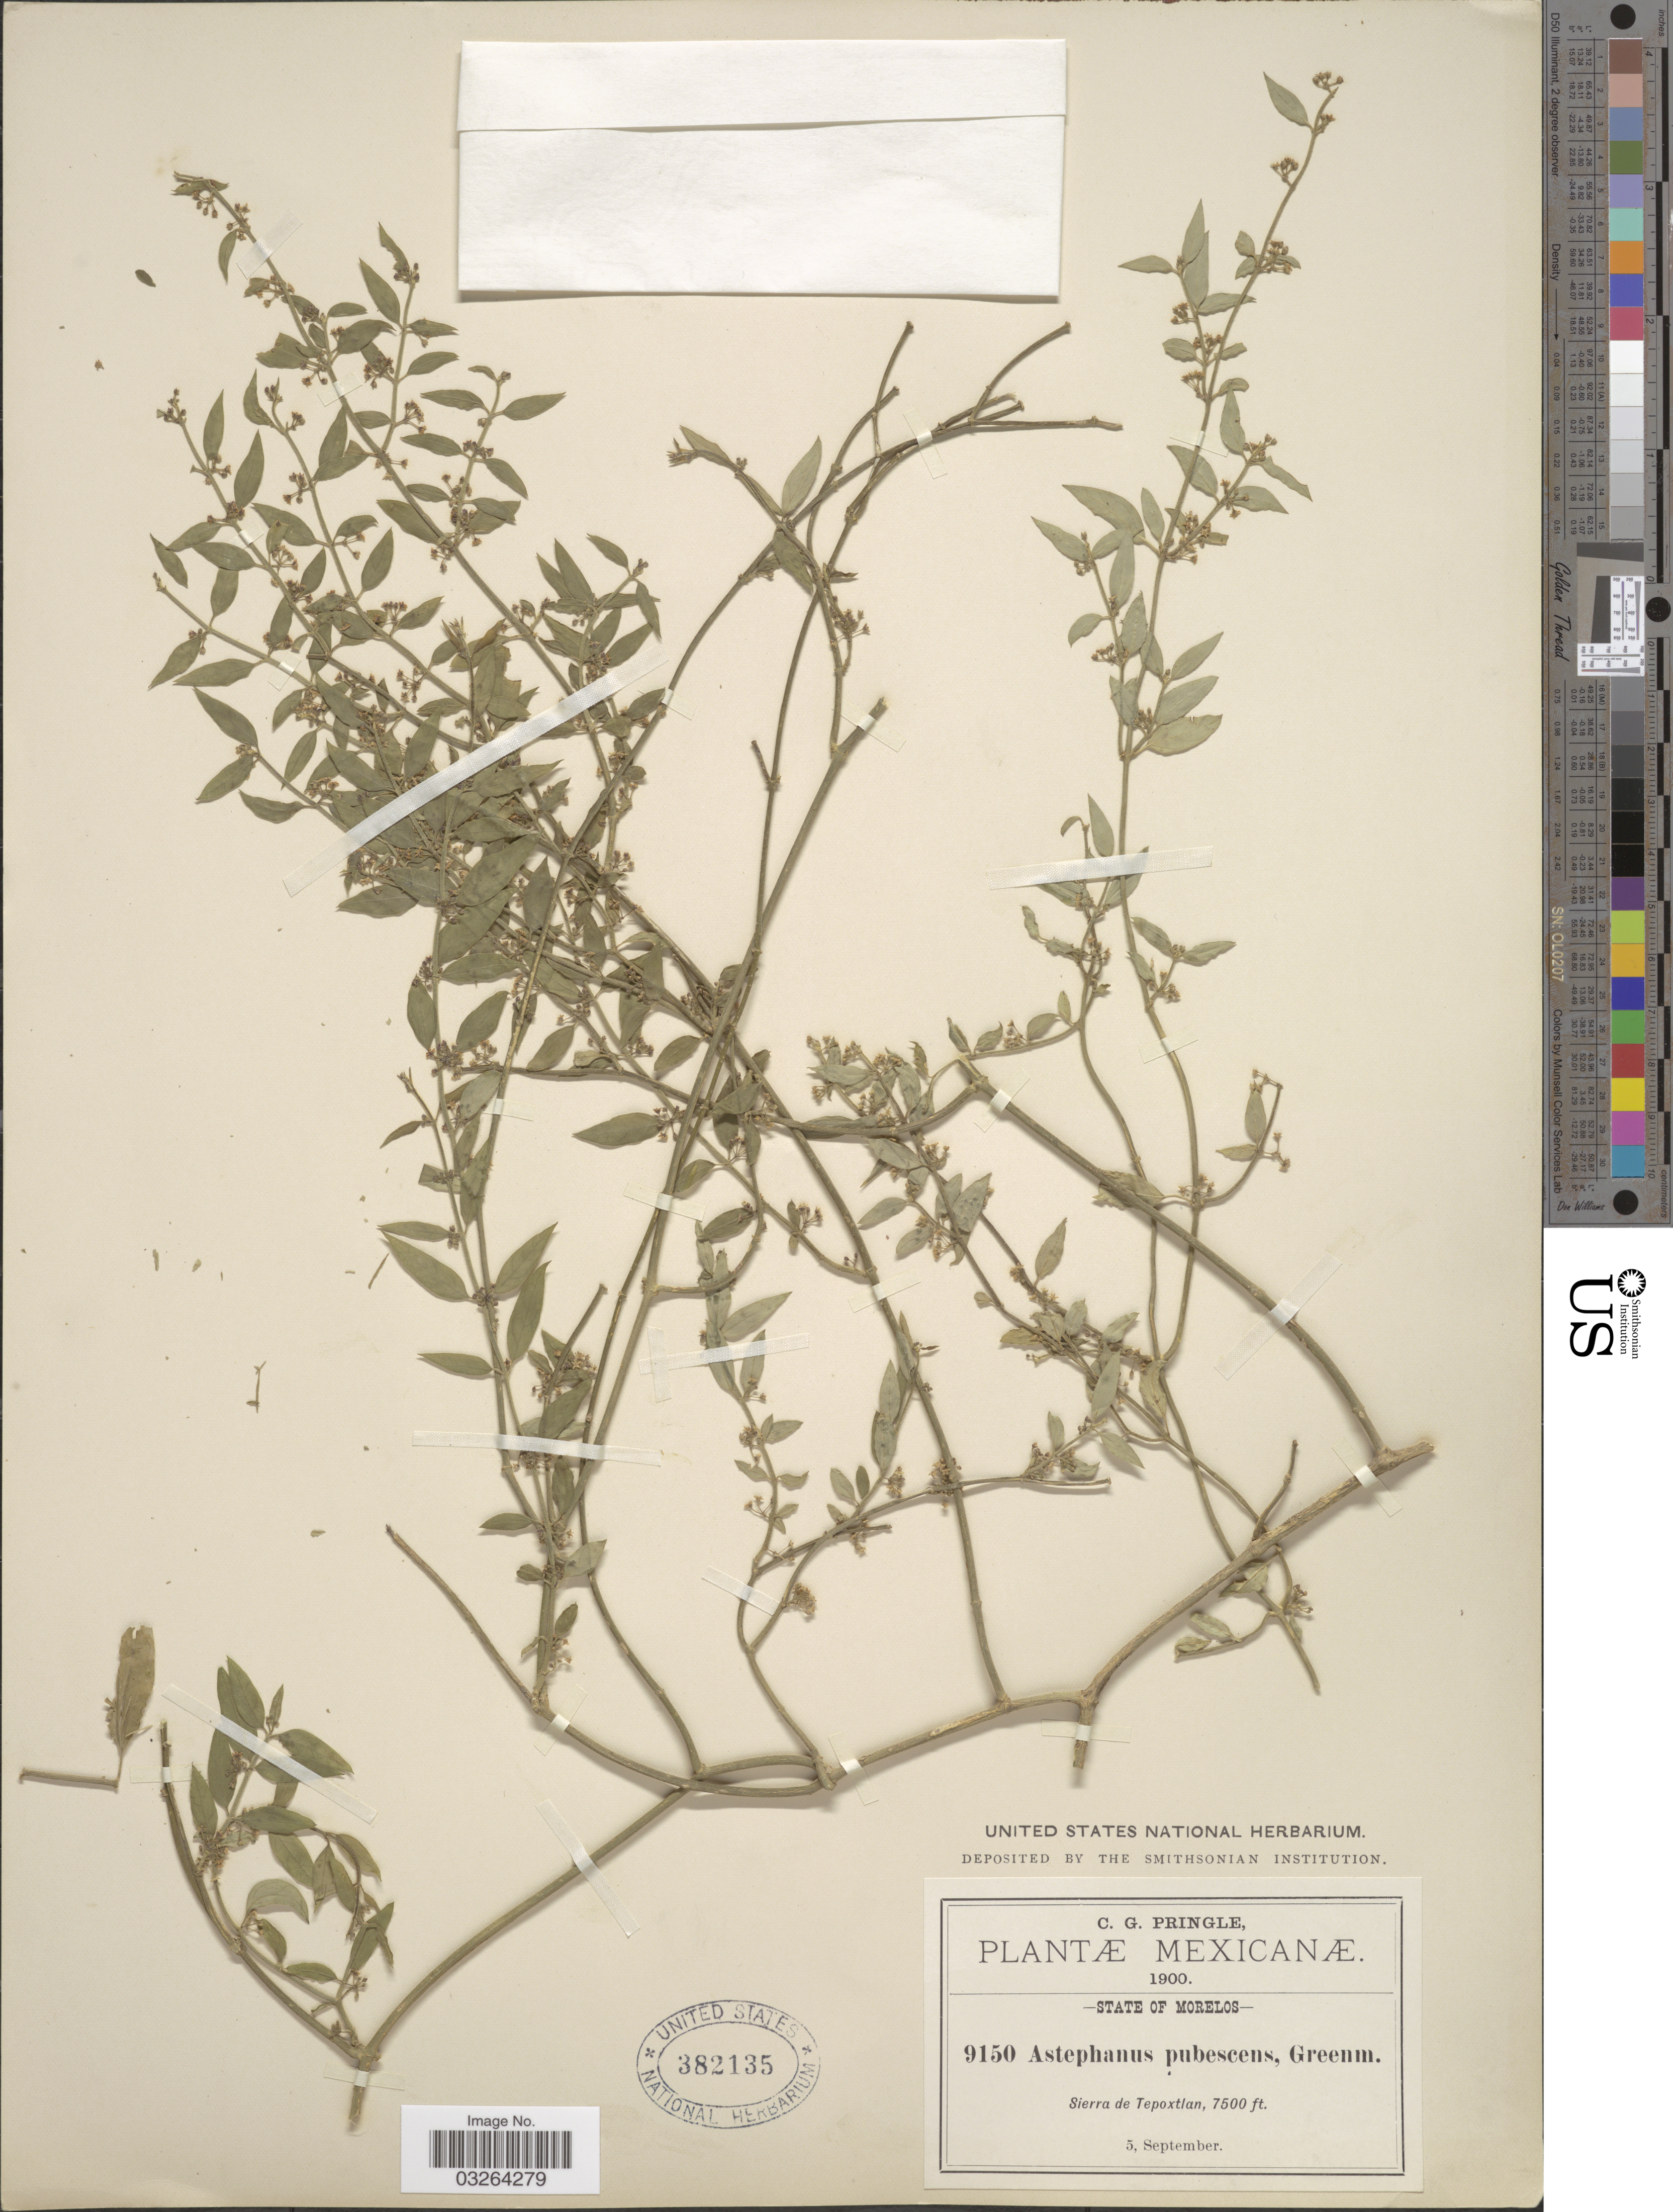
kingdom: Plantae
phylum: Tracheophyta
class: Magnoliopsida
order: Gentianales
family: Apocynaceae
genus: Cynanchum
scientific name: Cynanchum pubescens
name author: Bunge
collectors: C. G. Pringle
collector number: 9150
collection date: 1900-09-05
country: Mexico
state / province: Morelos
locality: State of Morelos. Sierra de Tepoxtlan.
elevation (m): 2286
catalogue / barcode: US 382135